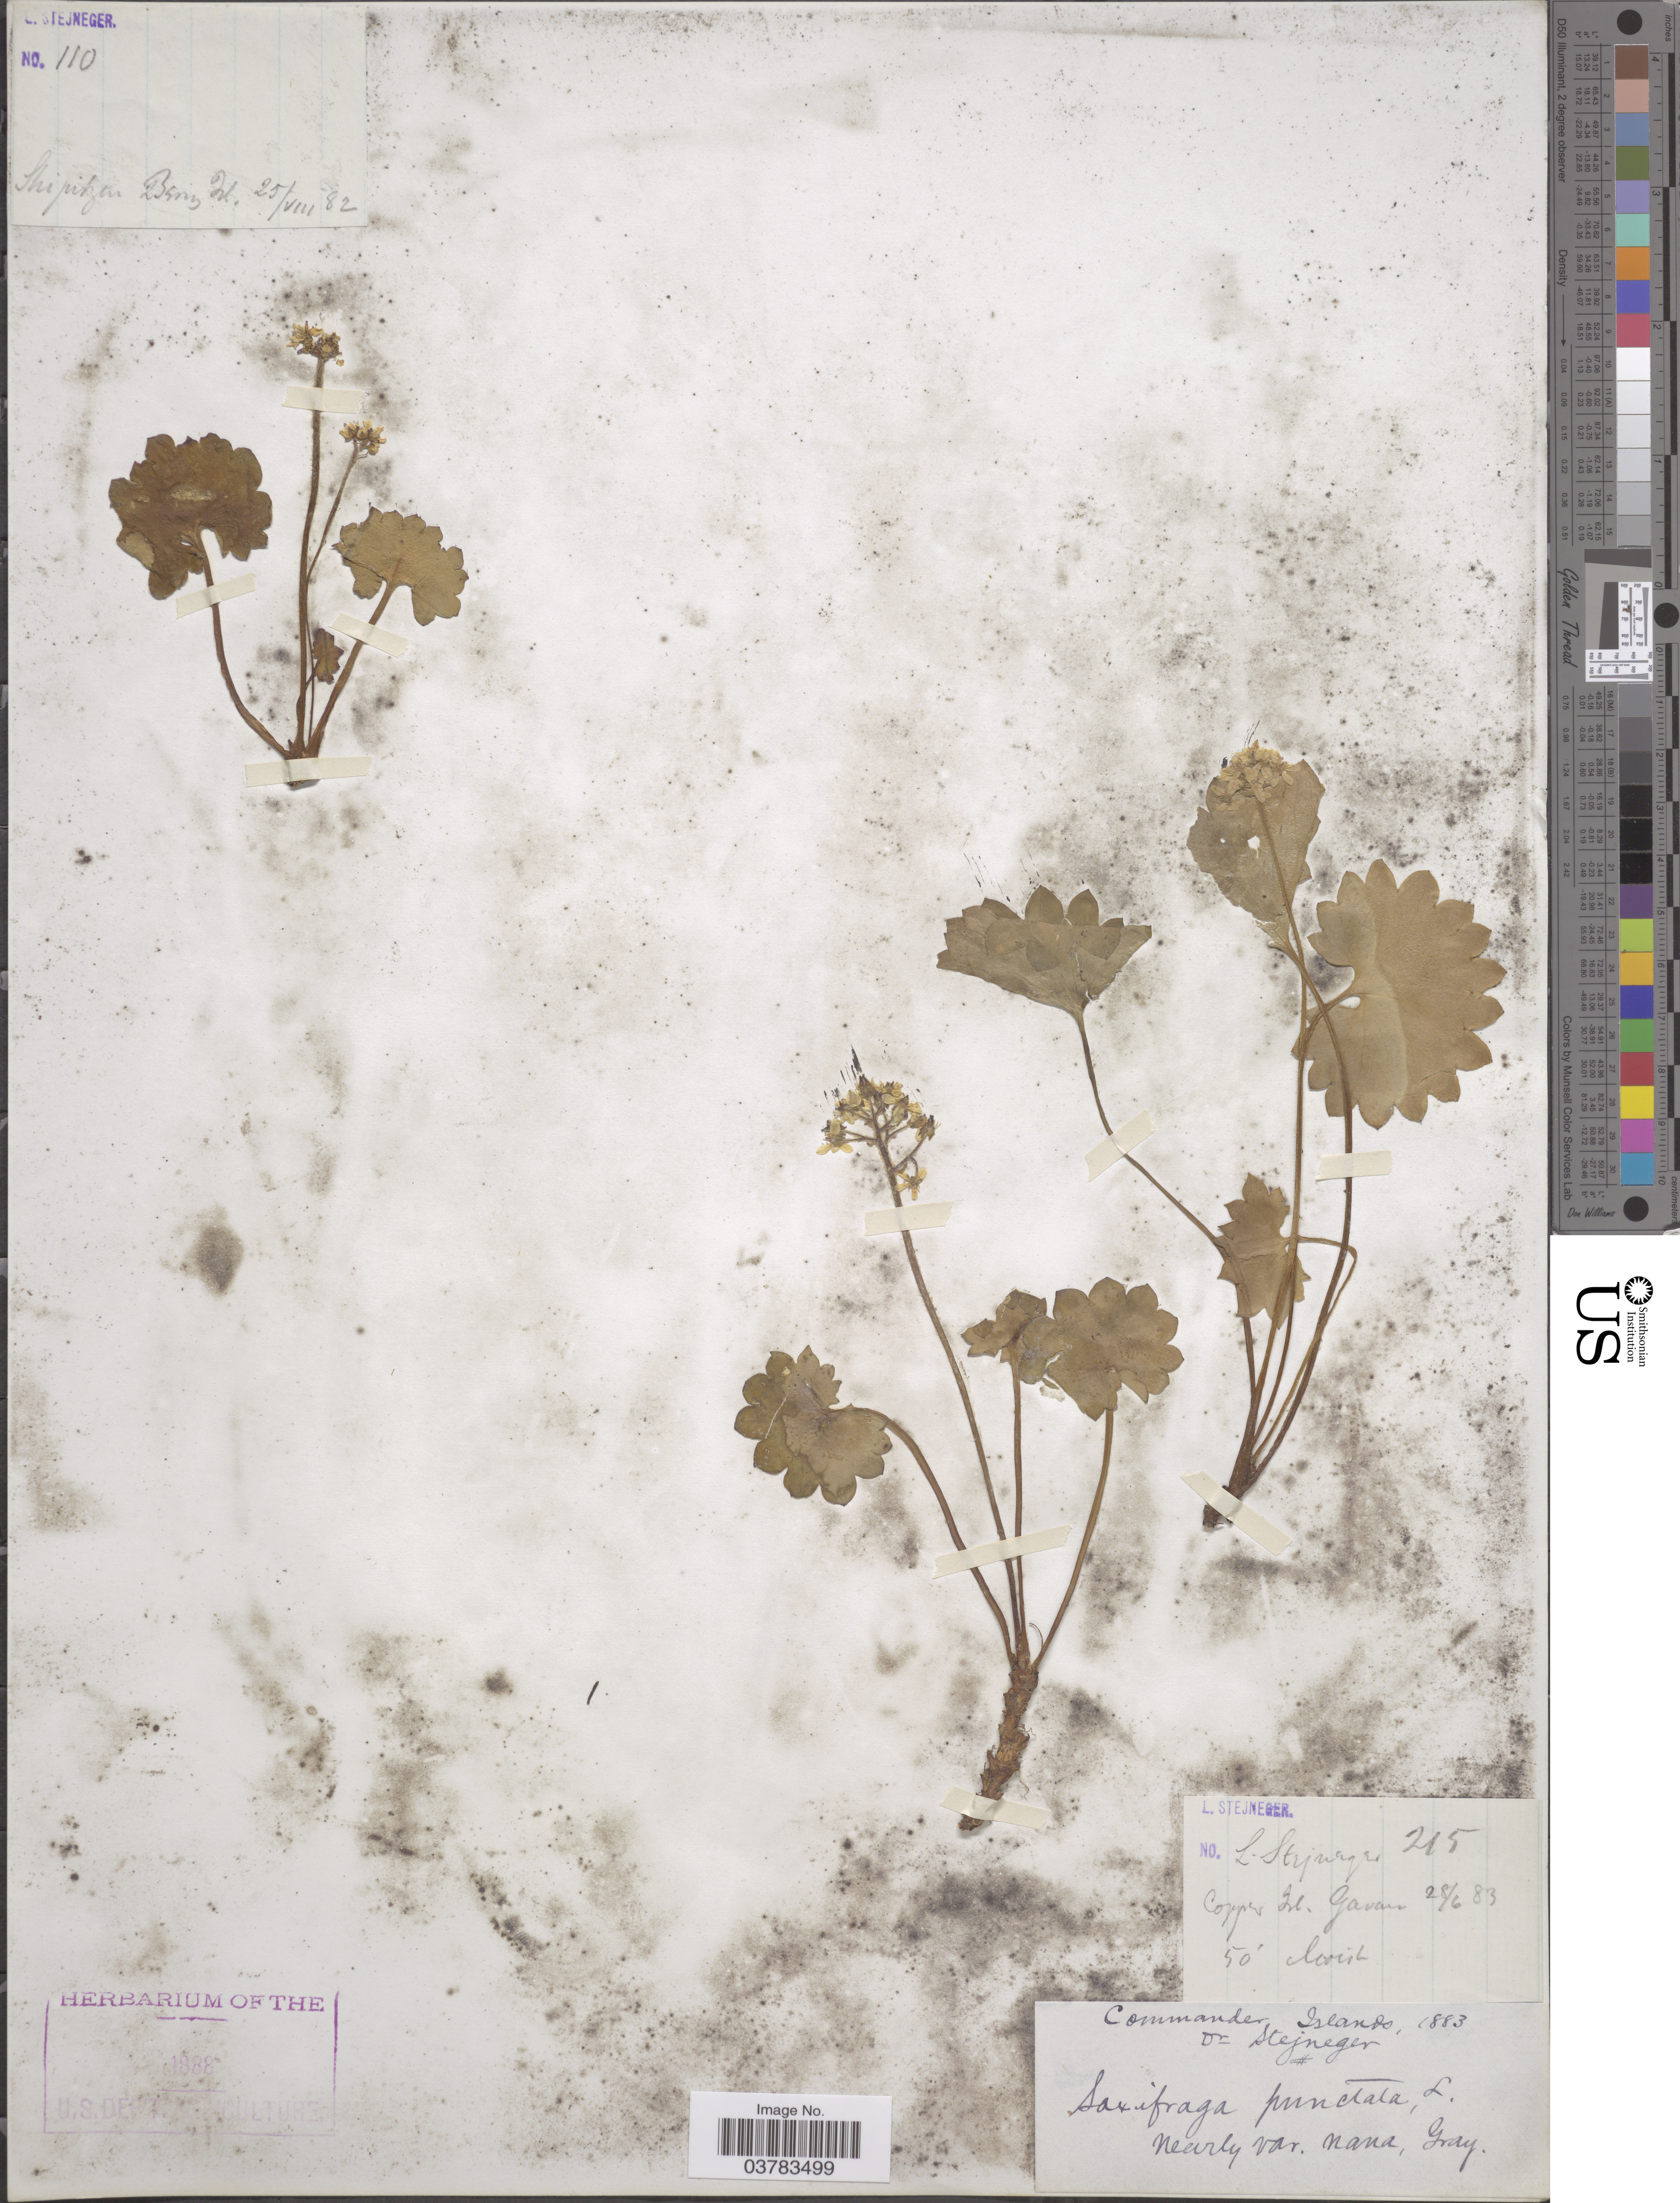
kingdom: Plantae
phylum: Tracheophyta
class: Magnoliopsida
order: Saxifragales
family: Saxifragaceae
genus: Micranthes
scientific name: Micranthes punctata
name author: (L.) Losinsk.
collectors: L. Stejneger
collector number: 215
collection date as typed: Transcribed d/m/y: 28/6/83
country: Russian Federation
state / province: Kamchatka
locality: Commander Islands. Copper Isl. Gavan.